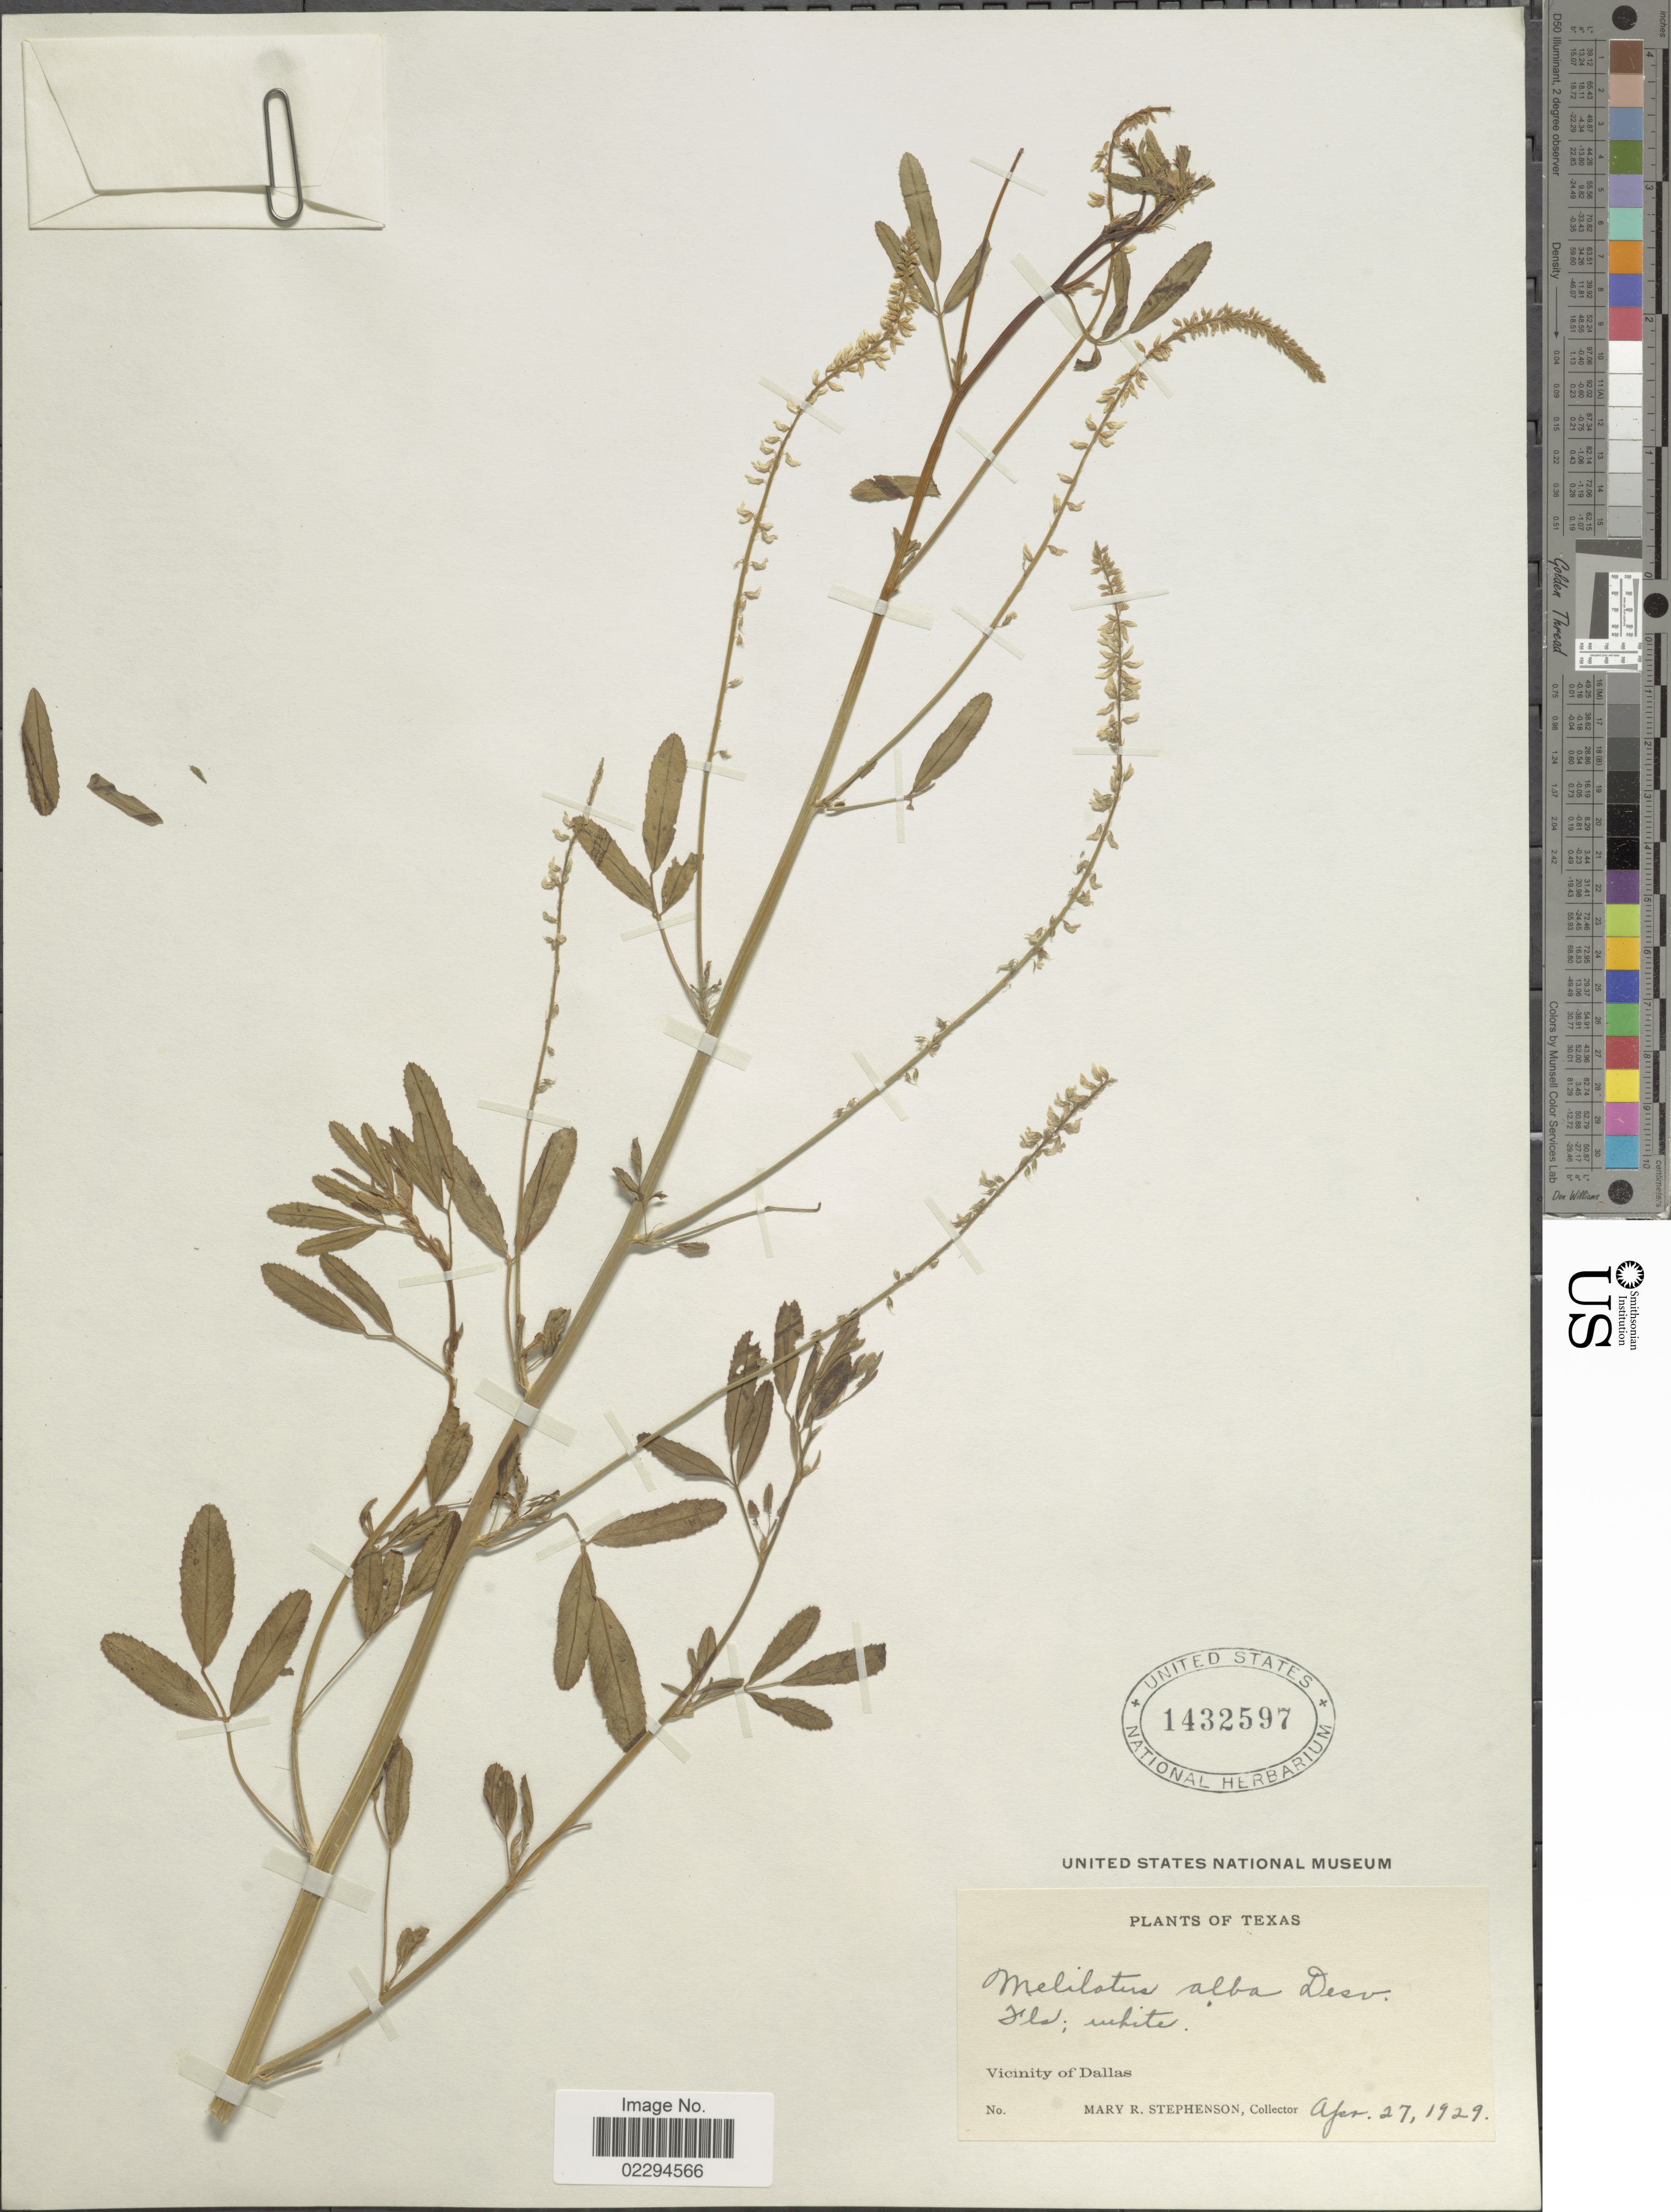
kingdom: Plantae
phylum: Tracheophyta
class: Magnoliopsida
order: Fabales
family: Fabaceae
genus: Melilotus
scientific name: Melilotus albus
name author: Medik.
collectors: M. Stephenson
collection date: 1929-04-27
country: United States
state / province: Texas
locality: Vicinity of Dallas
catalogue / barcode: US 1432597